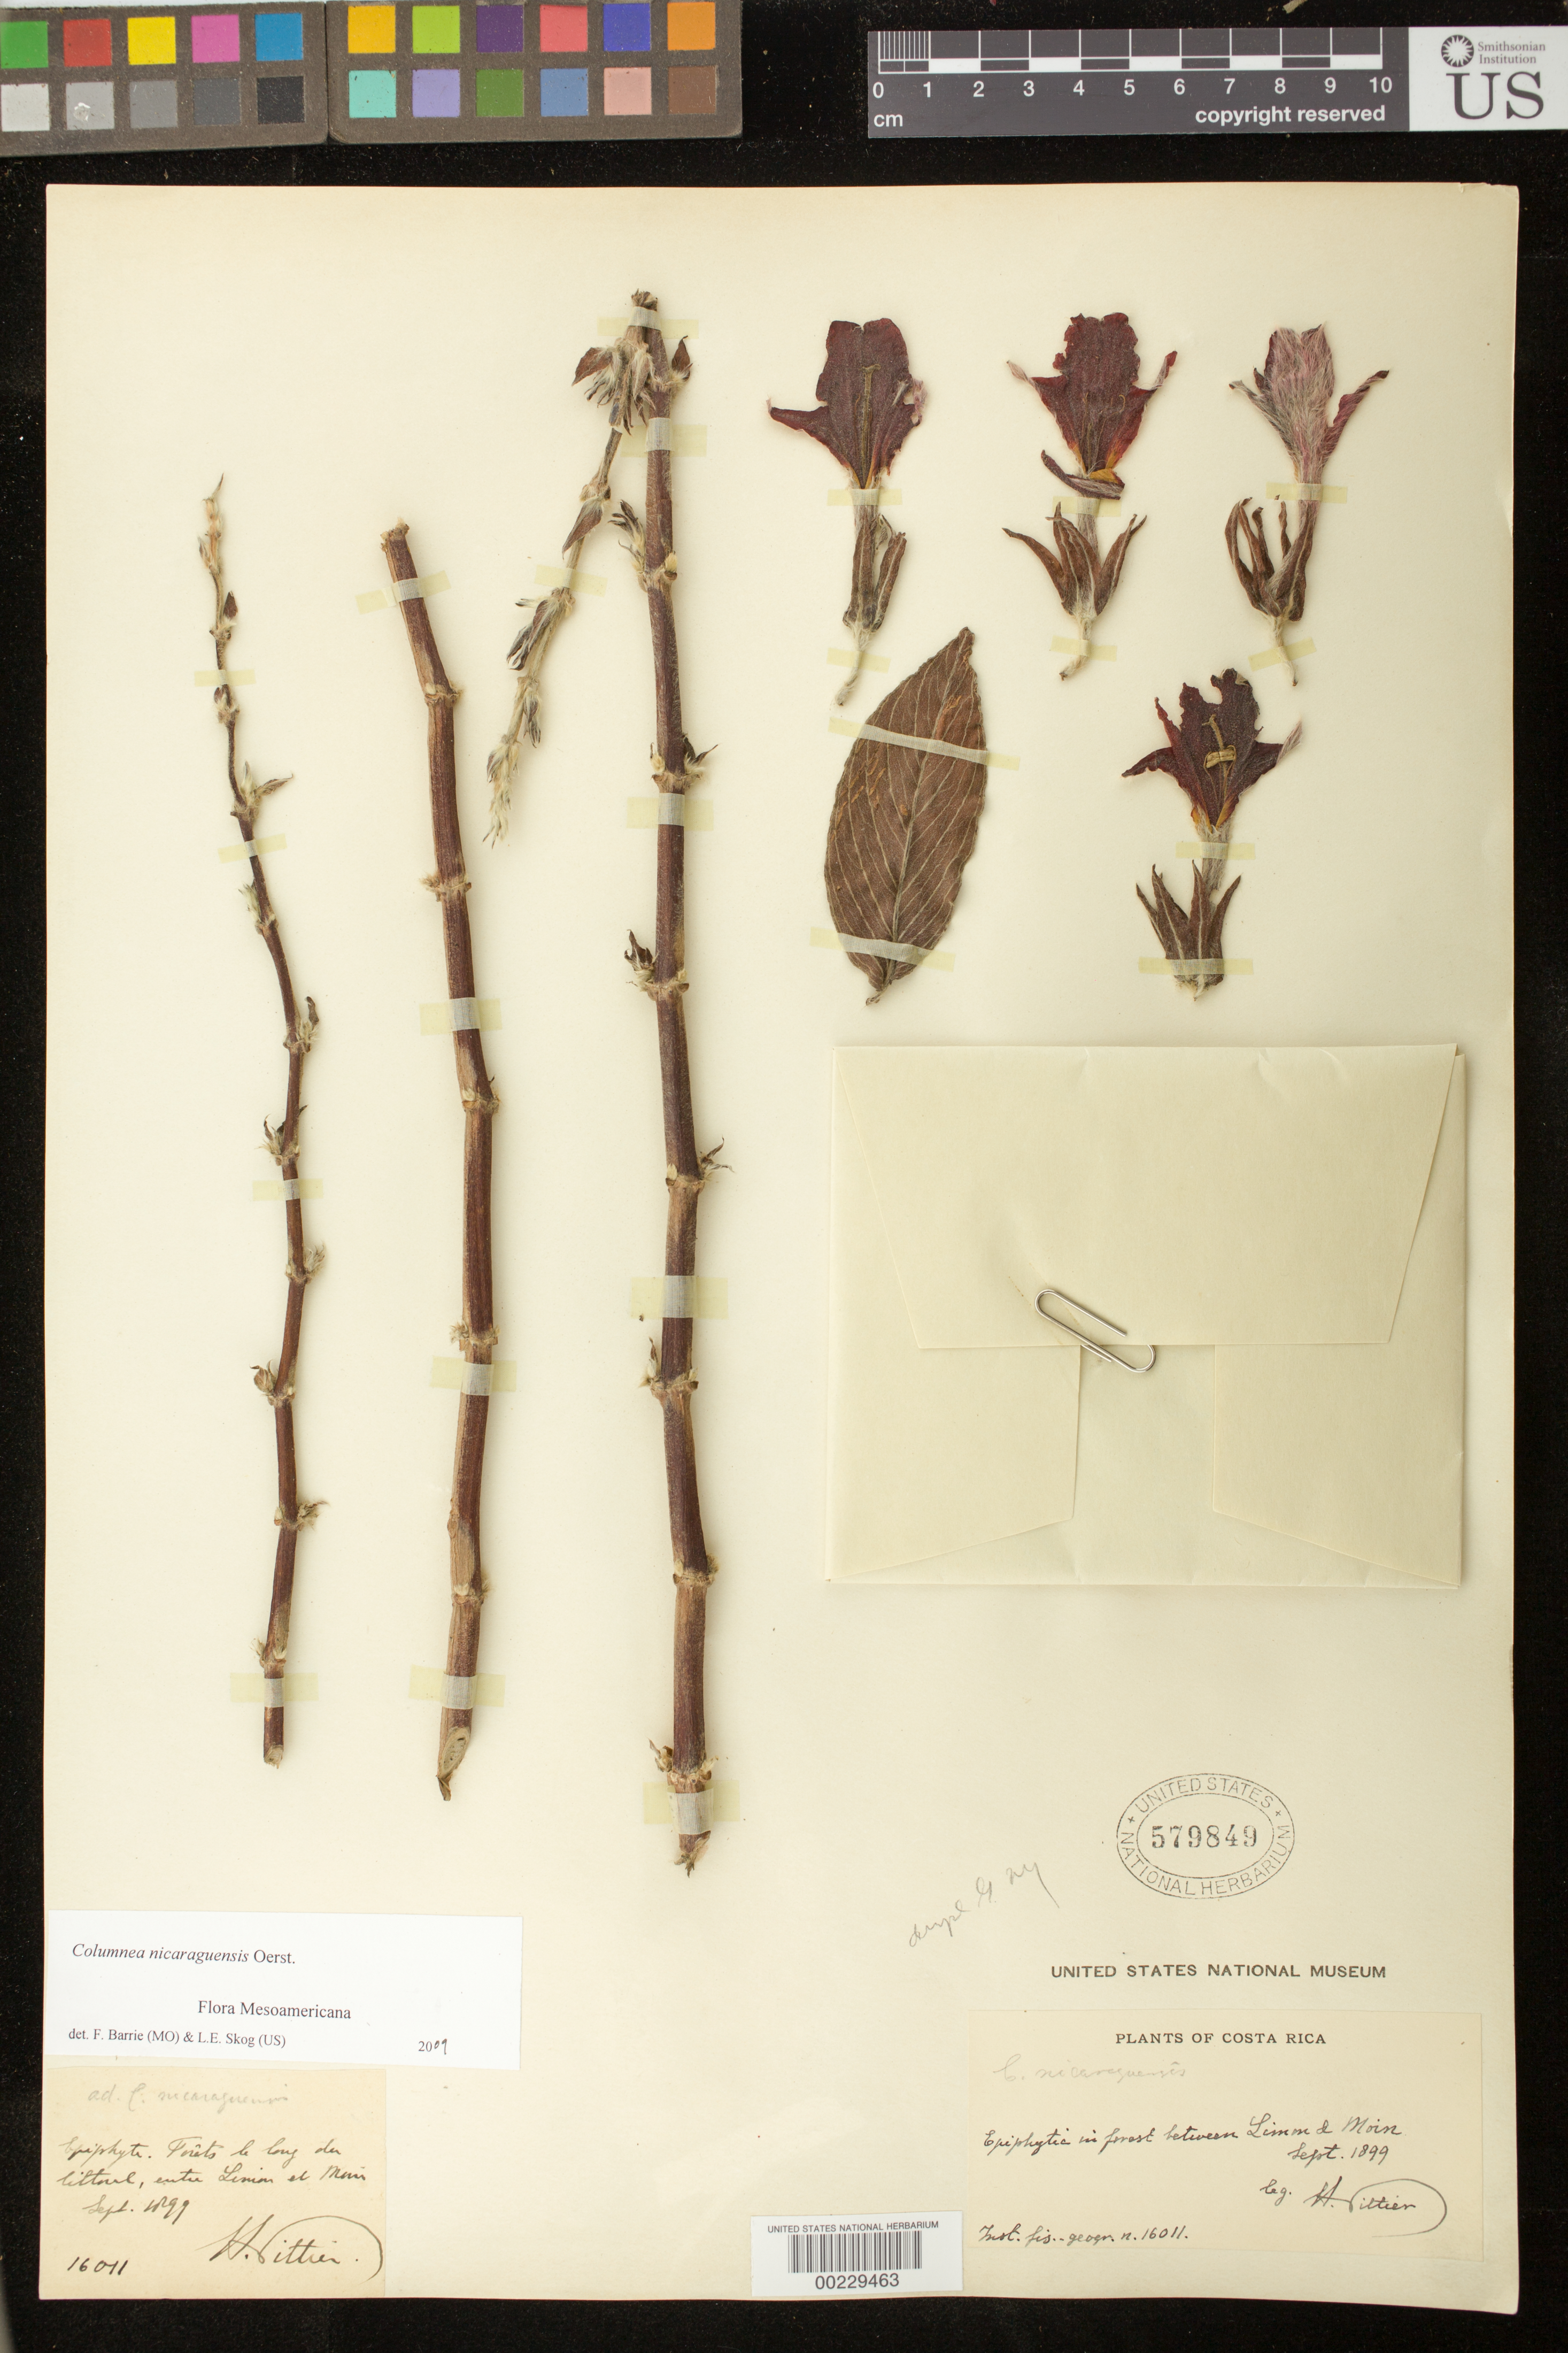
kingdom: Plantae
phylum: Tracheophyta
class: Magnoliopsida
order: Lamiales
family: Gesneriaceae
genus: Columnea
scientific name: Columnea nicaraguensis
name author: Oerst.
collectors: H. F. Pittier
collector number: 16011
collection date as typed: Sep 1899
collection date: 1899-09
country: Costa Rica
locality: Between Limon and Moin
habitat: In forest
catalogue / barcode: US 579849